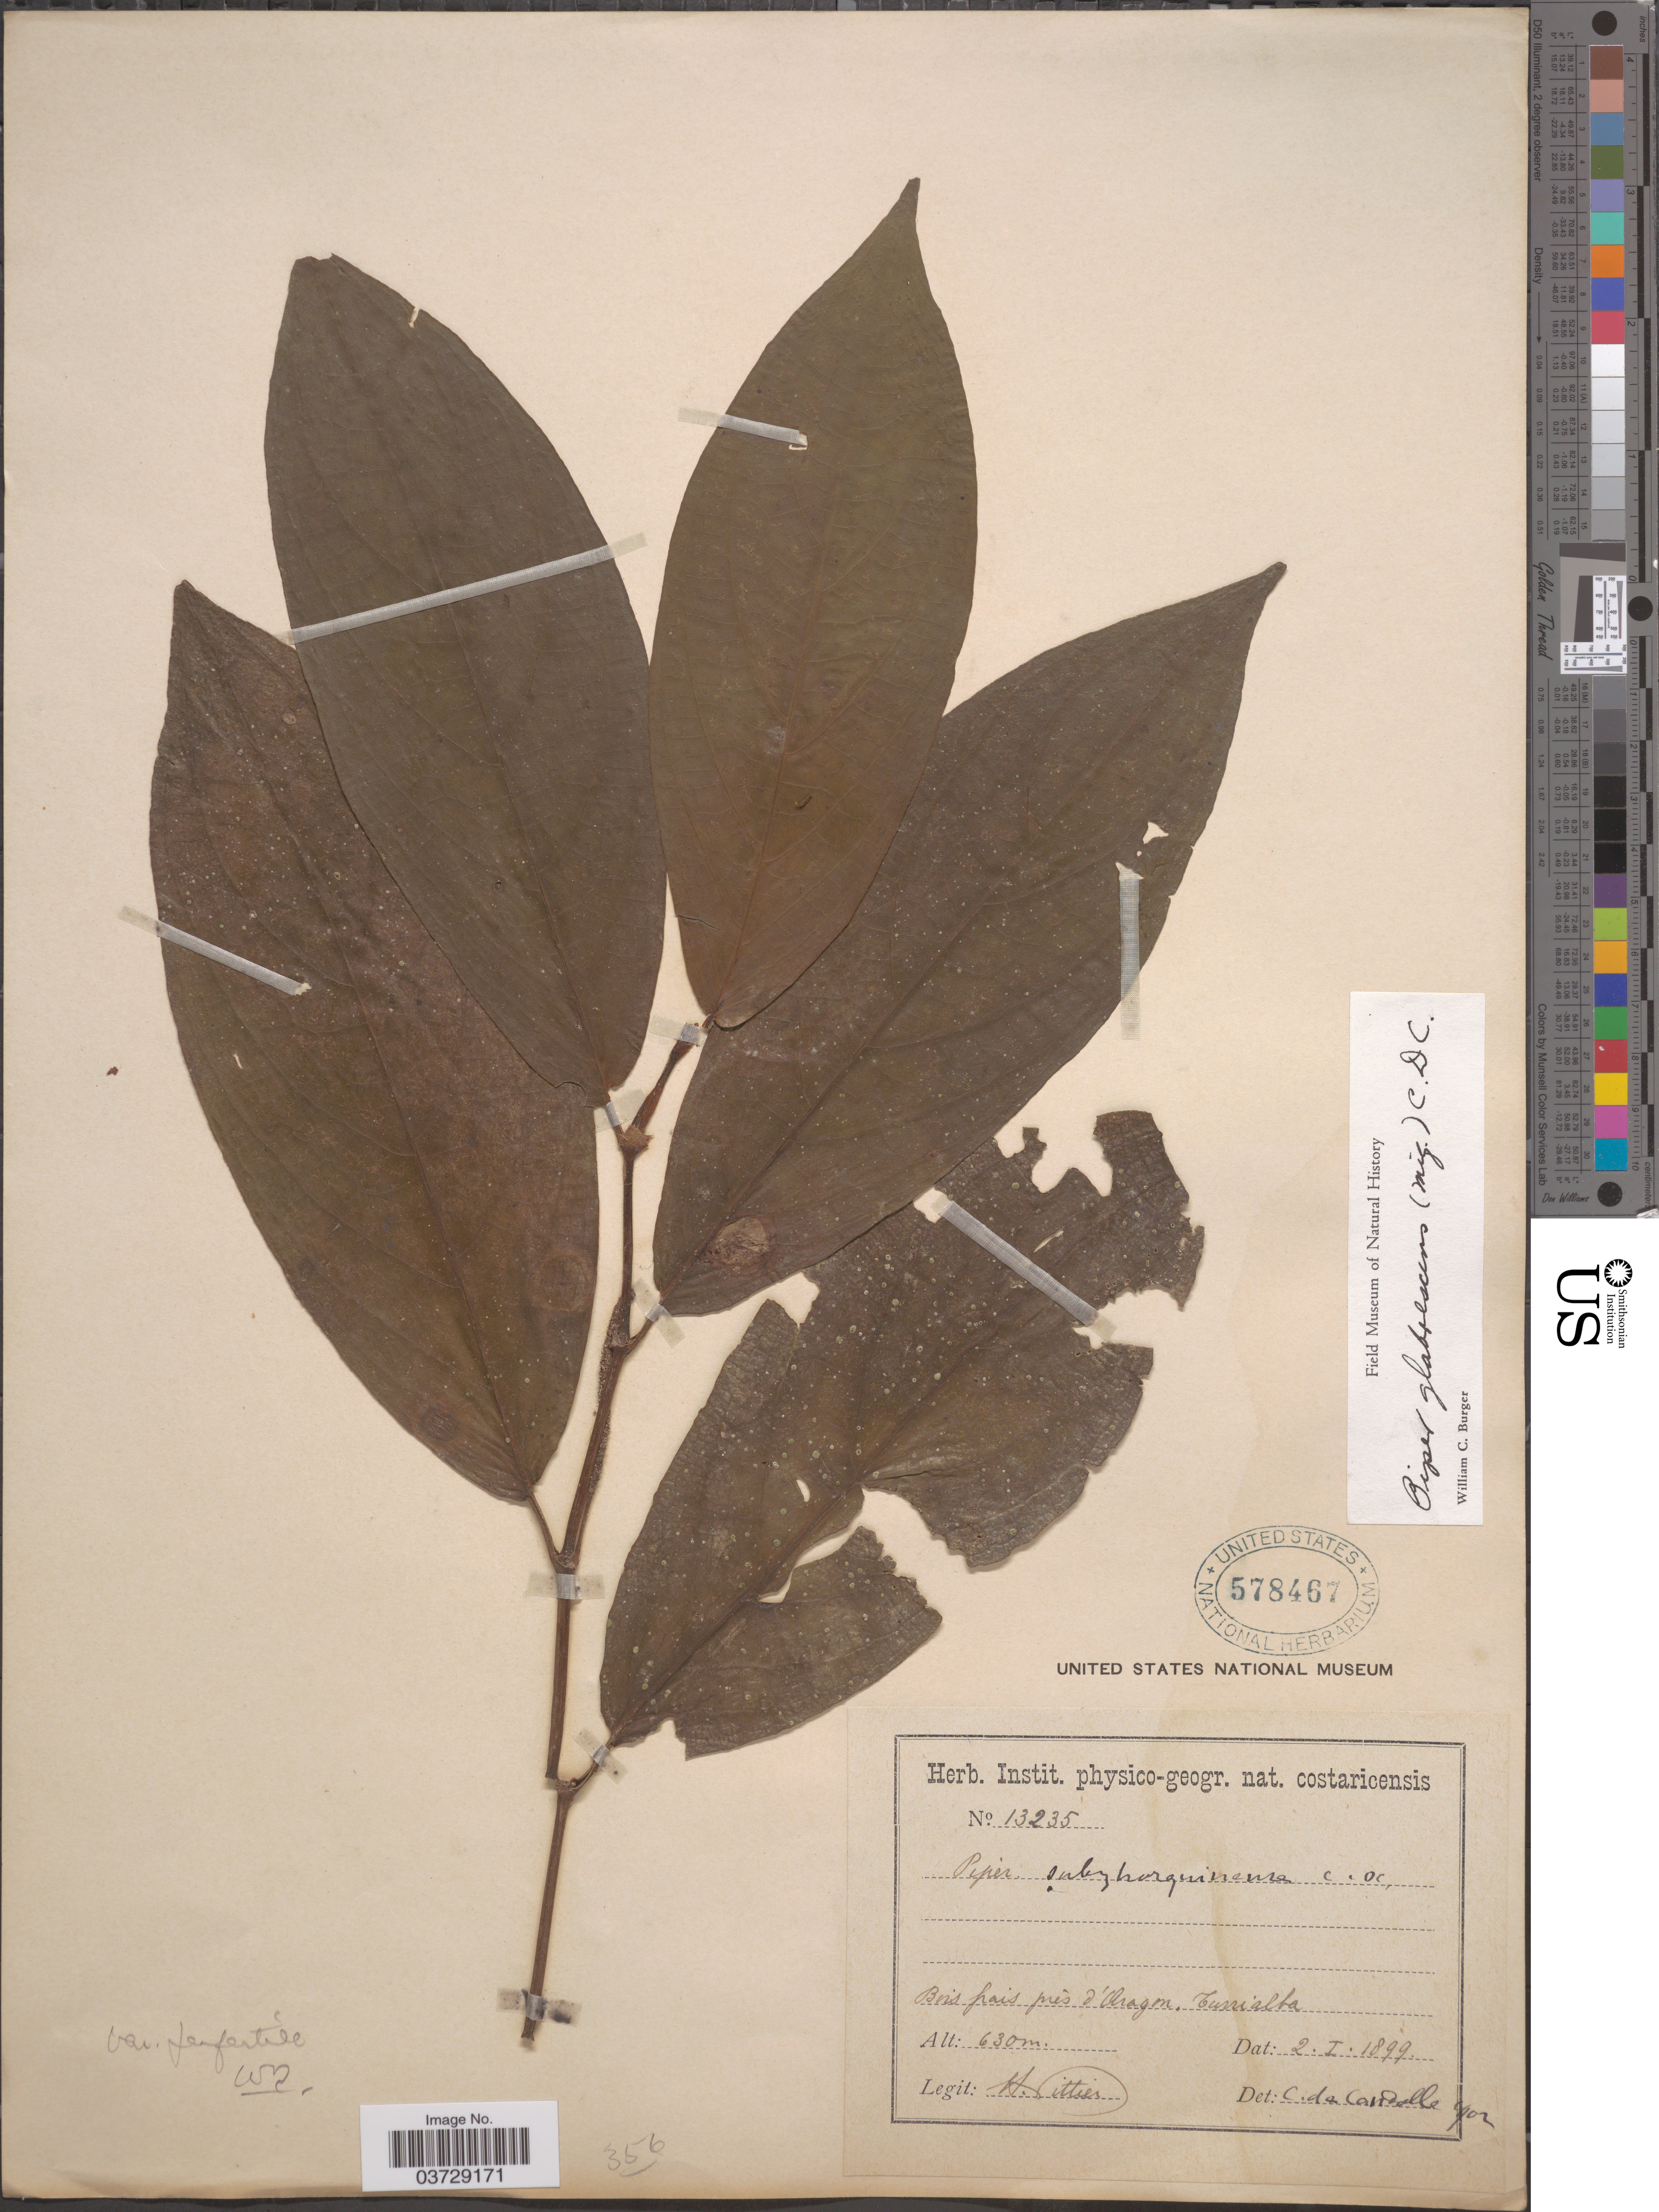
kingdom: Plantae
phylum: Tracheophyta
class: Magnoliopsida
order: Piperales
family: Piperaceae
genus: Piper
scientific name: Piper glabrescens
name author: (Miq.) C. DC.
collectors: H. F. Pittier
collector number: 13235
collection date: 1899-01-02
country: Costa Rica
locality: Bois pais près d'Aragon, Turrialba.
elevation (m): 630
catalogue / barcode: US 578467